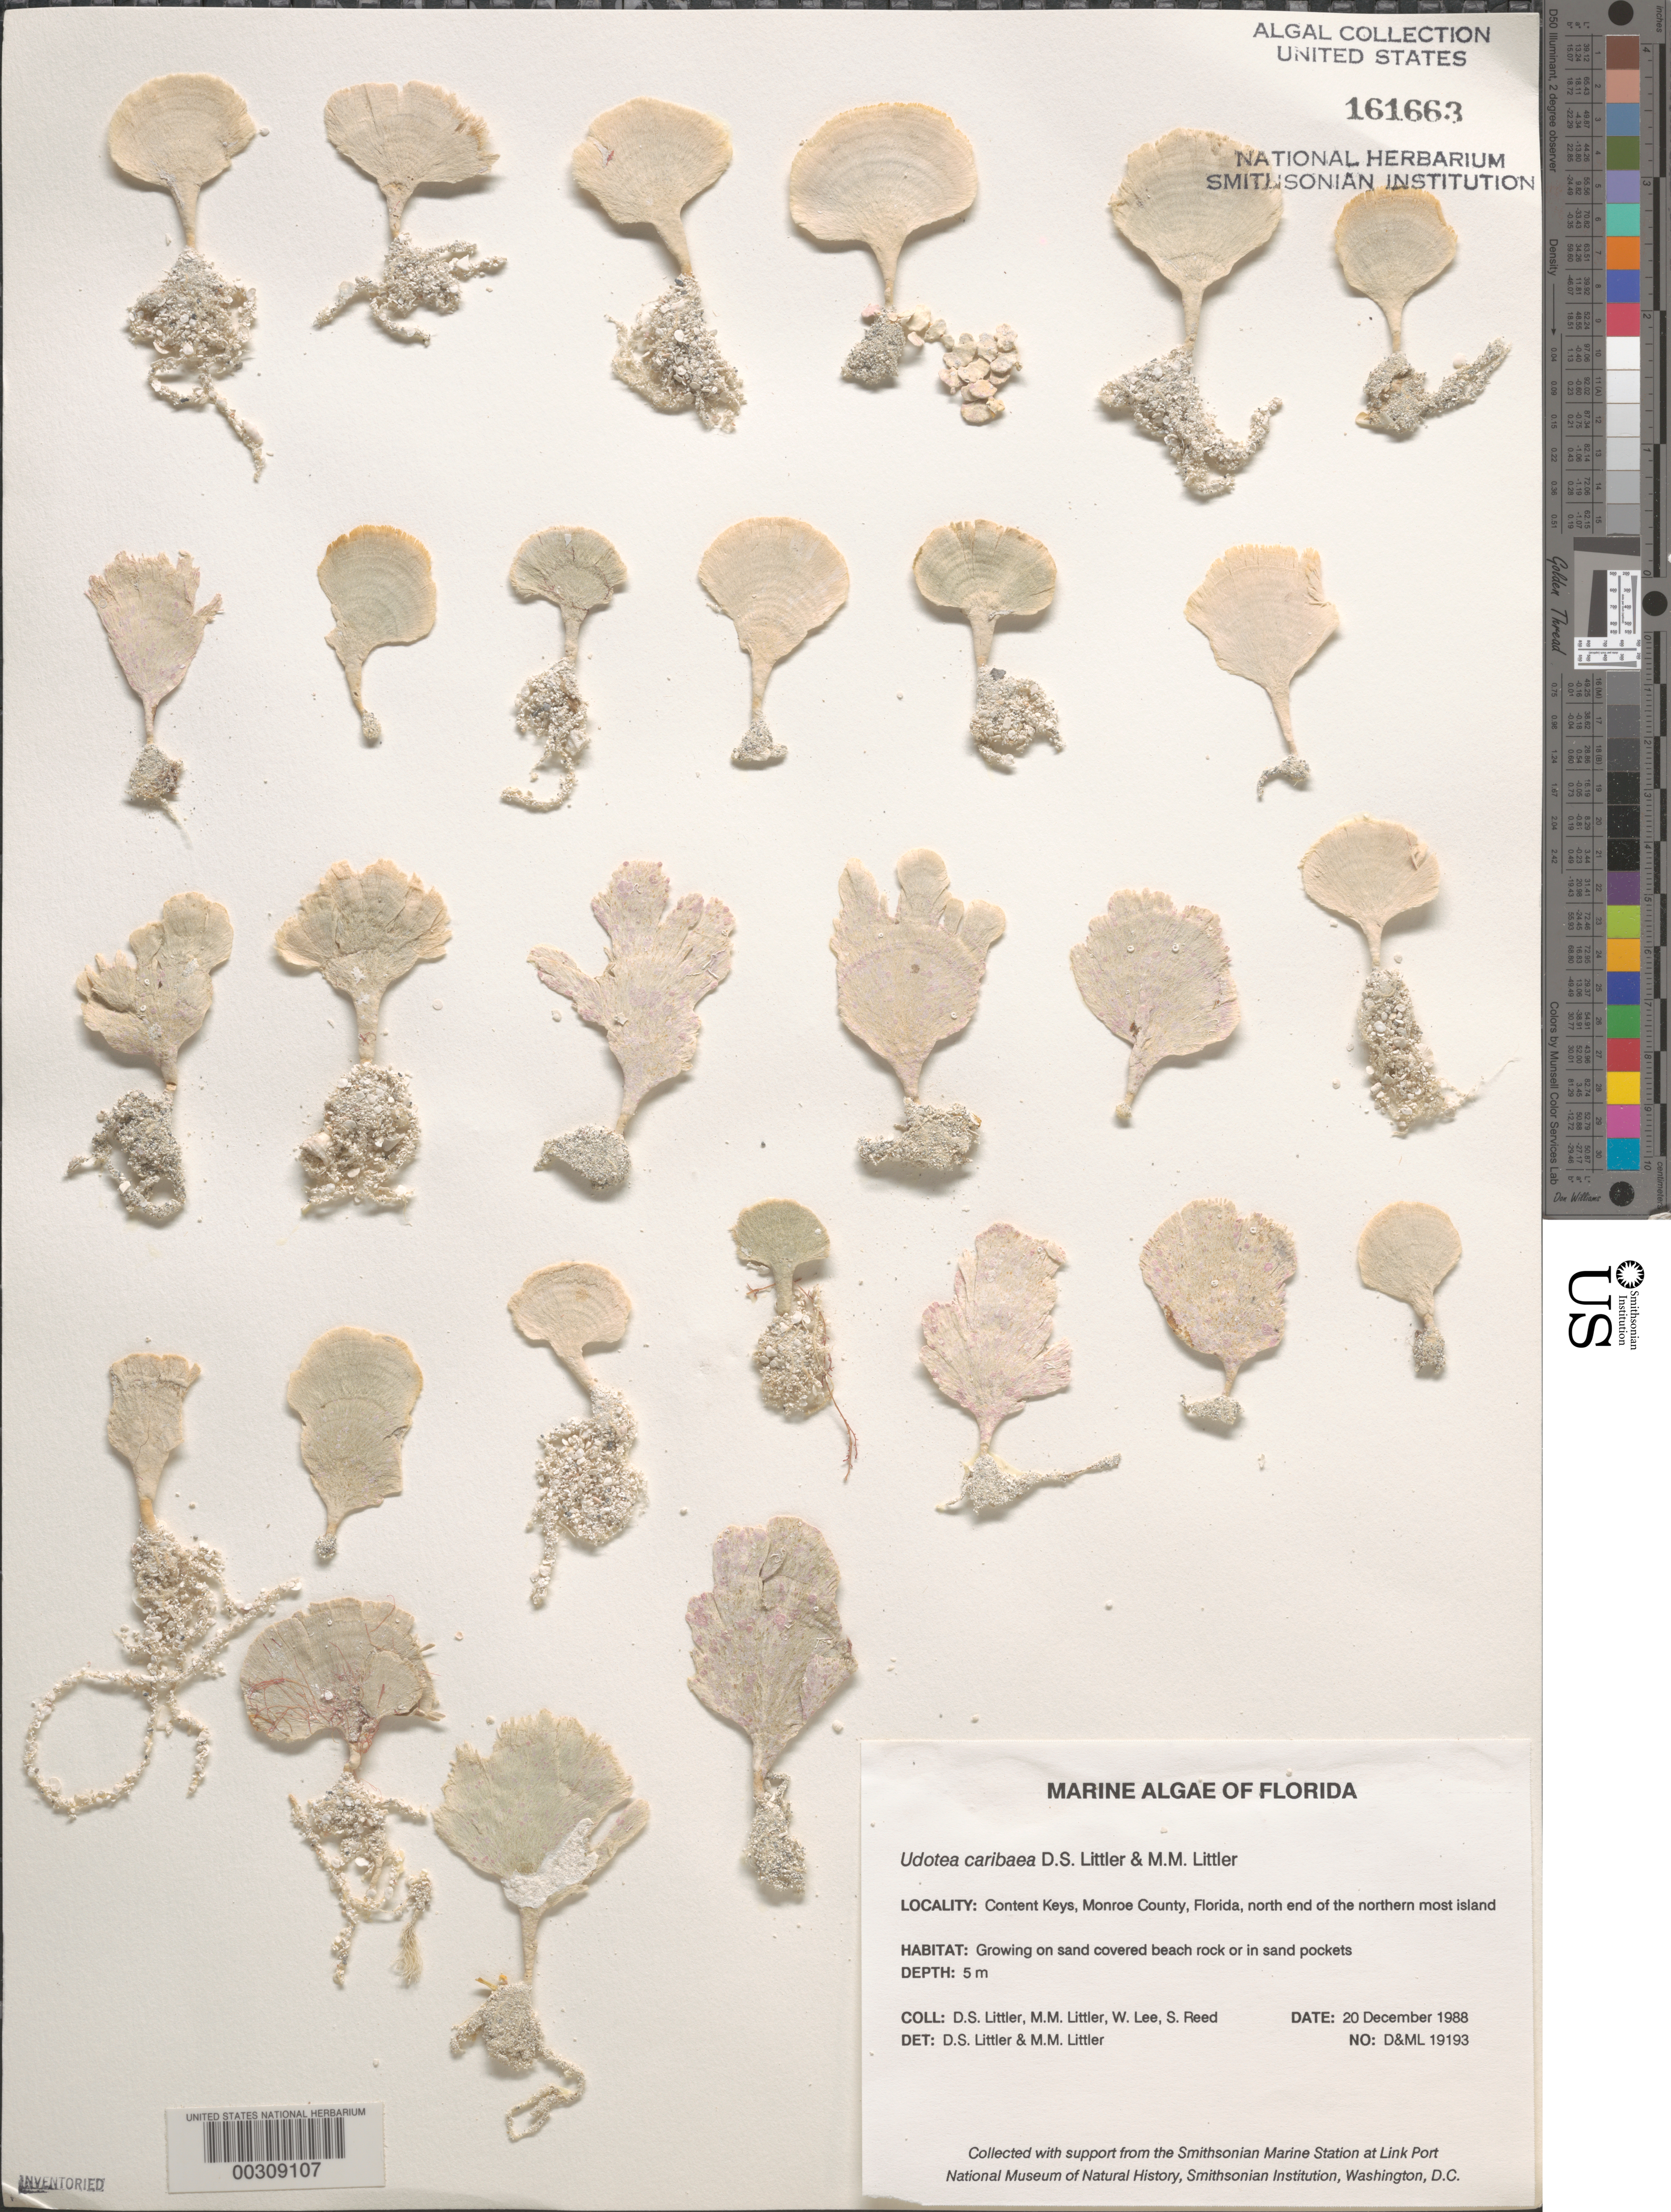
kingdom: Plantae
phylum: Chlorophyta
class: Ulvophyceae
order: Bryopsidales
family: Udoteaceae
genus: Udotea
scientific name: Udotea caribaea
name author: D.S. Littler & Littler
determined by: Littler, D. S.; Littler, M. M.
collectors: D. S. Littler, M. M. Littler, W. Lee & S. Reed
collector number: D&ML 19193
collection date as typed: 20 Dec 1988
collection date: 1988-12-20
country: United States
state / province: Florida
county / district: Monroe County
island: Content Keys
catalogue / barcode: US 161663